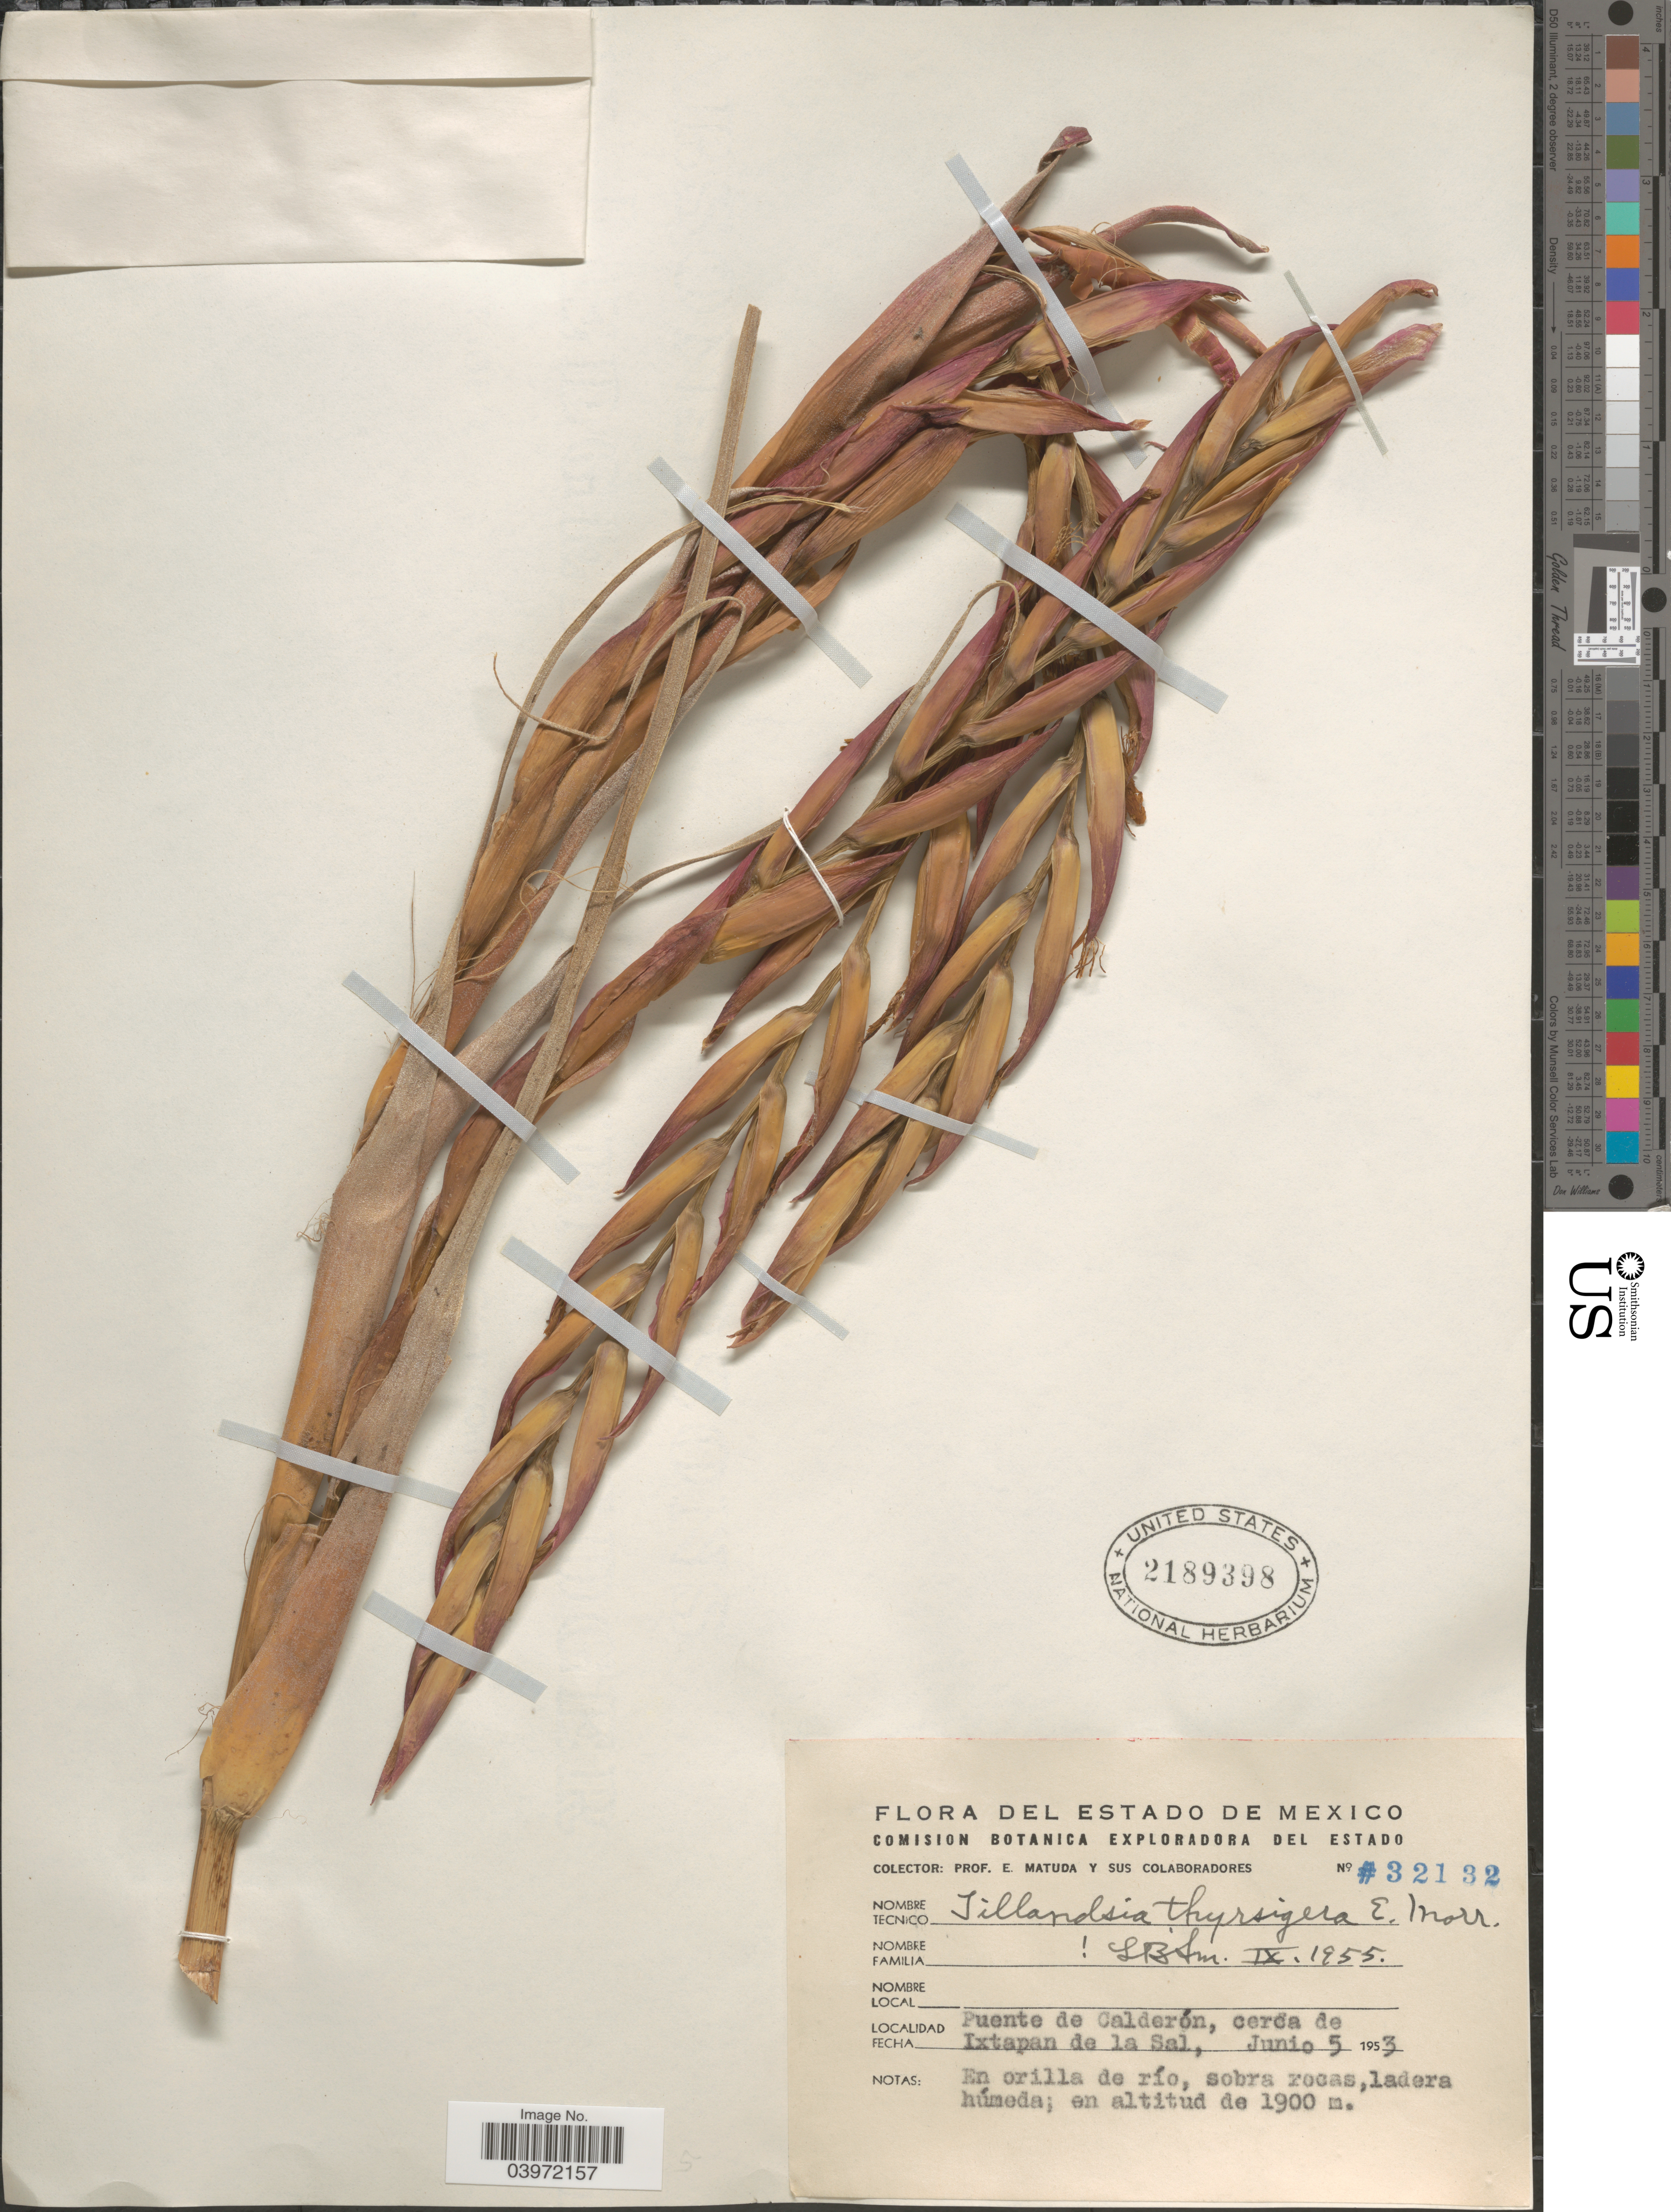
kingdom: Plantae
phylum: Tracheophyta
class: Liliopsida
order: Poales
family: Bromeliaceae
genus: Tillandsia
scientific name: Tillandsia thyrsigera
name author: É. Morren ex Baker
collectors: E. Matuda & Sus Colaboradores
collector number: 32132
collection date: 1953-06-05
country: Mexico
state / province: México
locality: Puente de Calderón, cerca de Ixtapan de la Sal. En orilla de río, sobra rocas, ladera húmeda.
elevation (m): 1900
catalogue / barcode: US 2189398